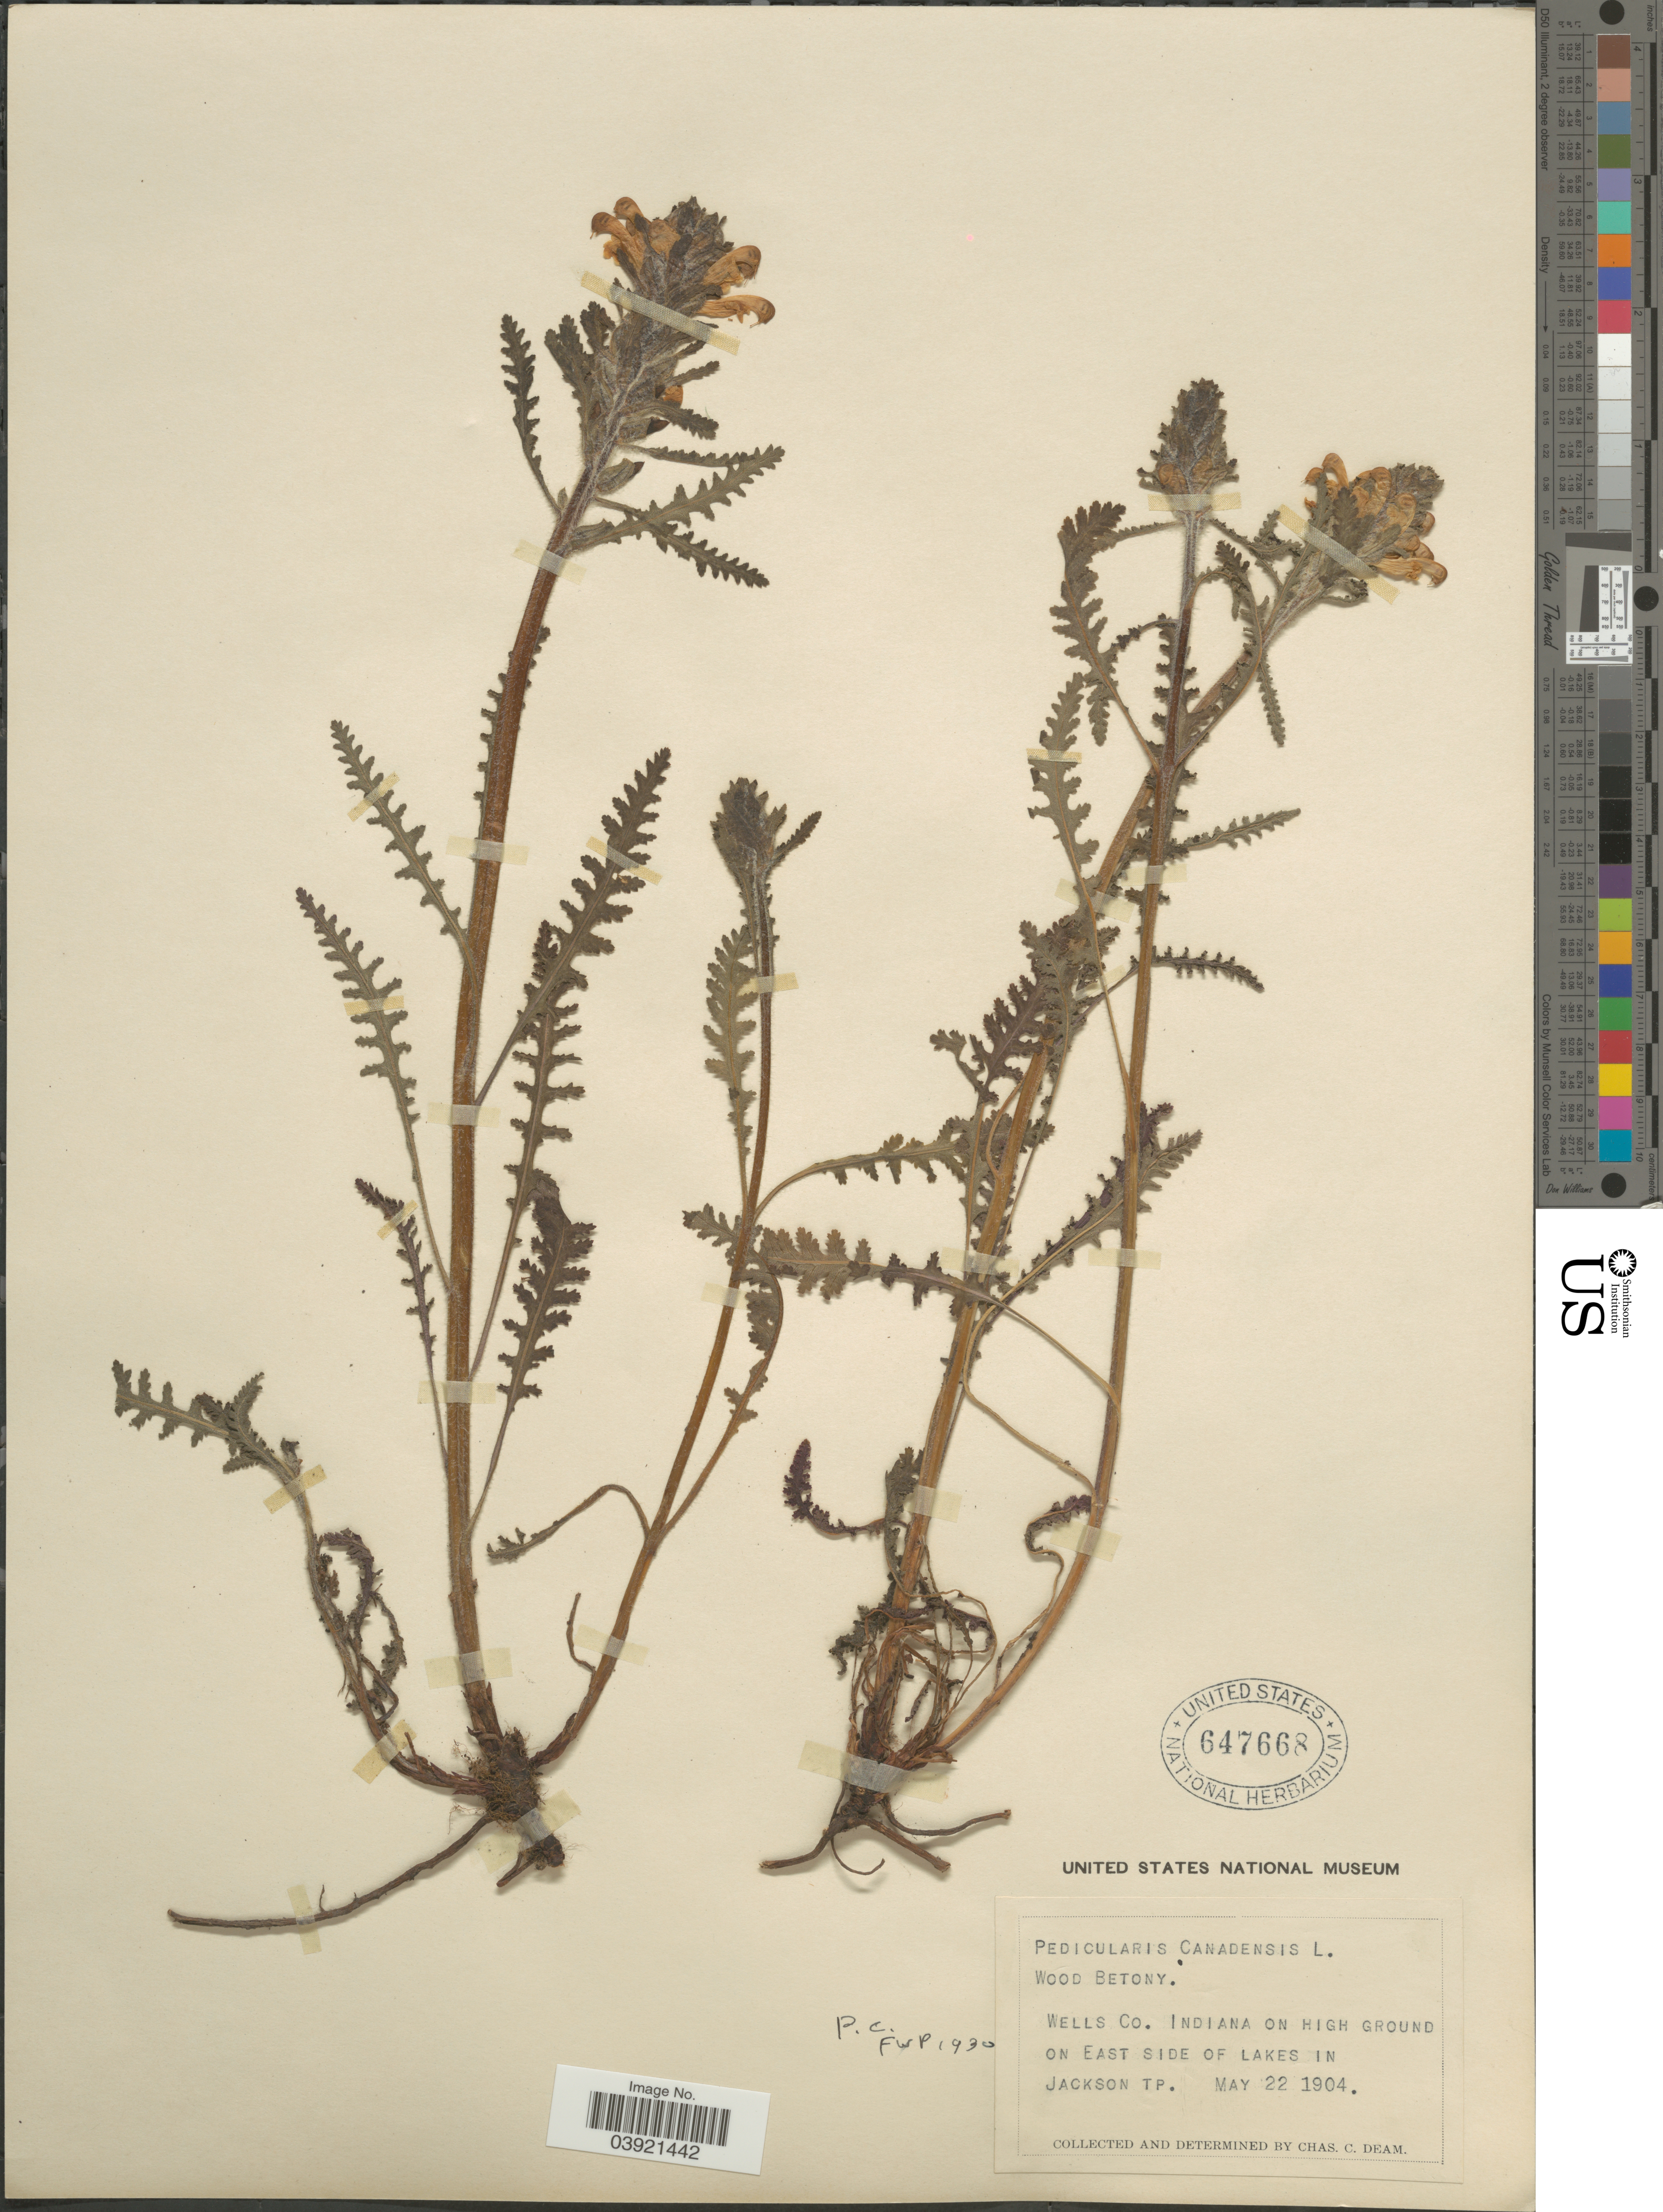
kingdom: Plantae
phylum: Tracheophyta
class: Magnoliopsida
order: Lamiales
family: Orobanchaceae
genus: Pedicularis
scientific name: Pedicularis canadensis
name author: L.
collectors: C. C. Deam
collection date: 1904-05-22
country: United States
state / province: Indiana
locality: Wells Co. Indiana on high ground on East side of lakes in Jackson Tp.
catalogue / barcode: US 647668